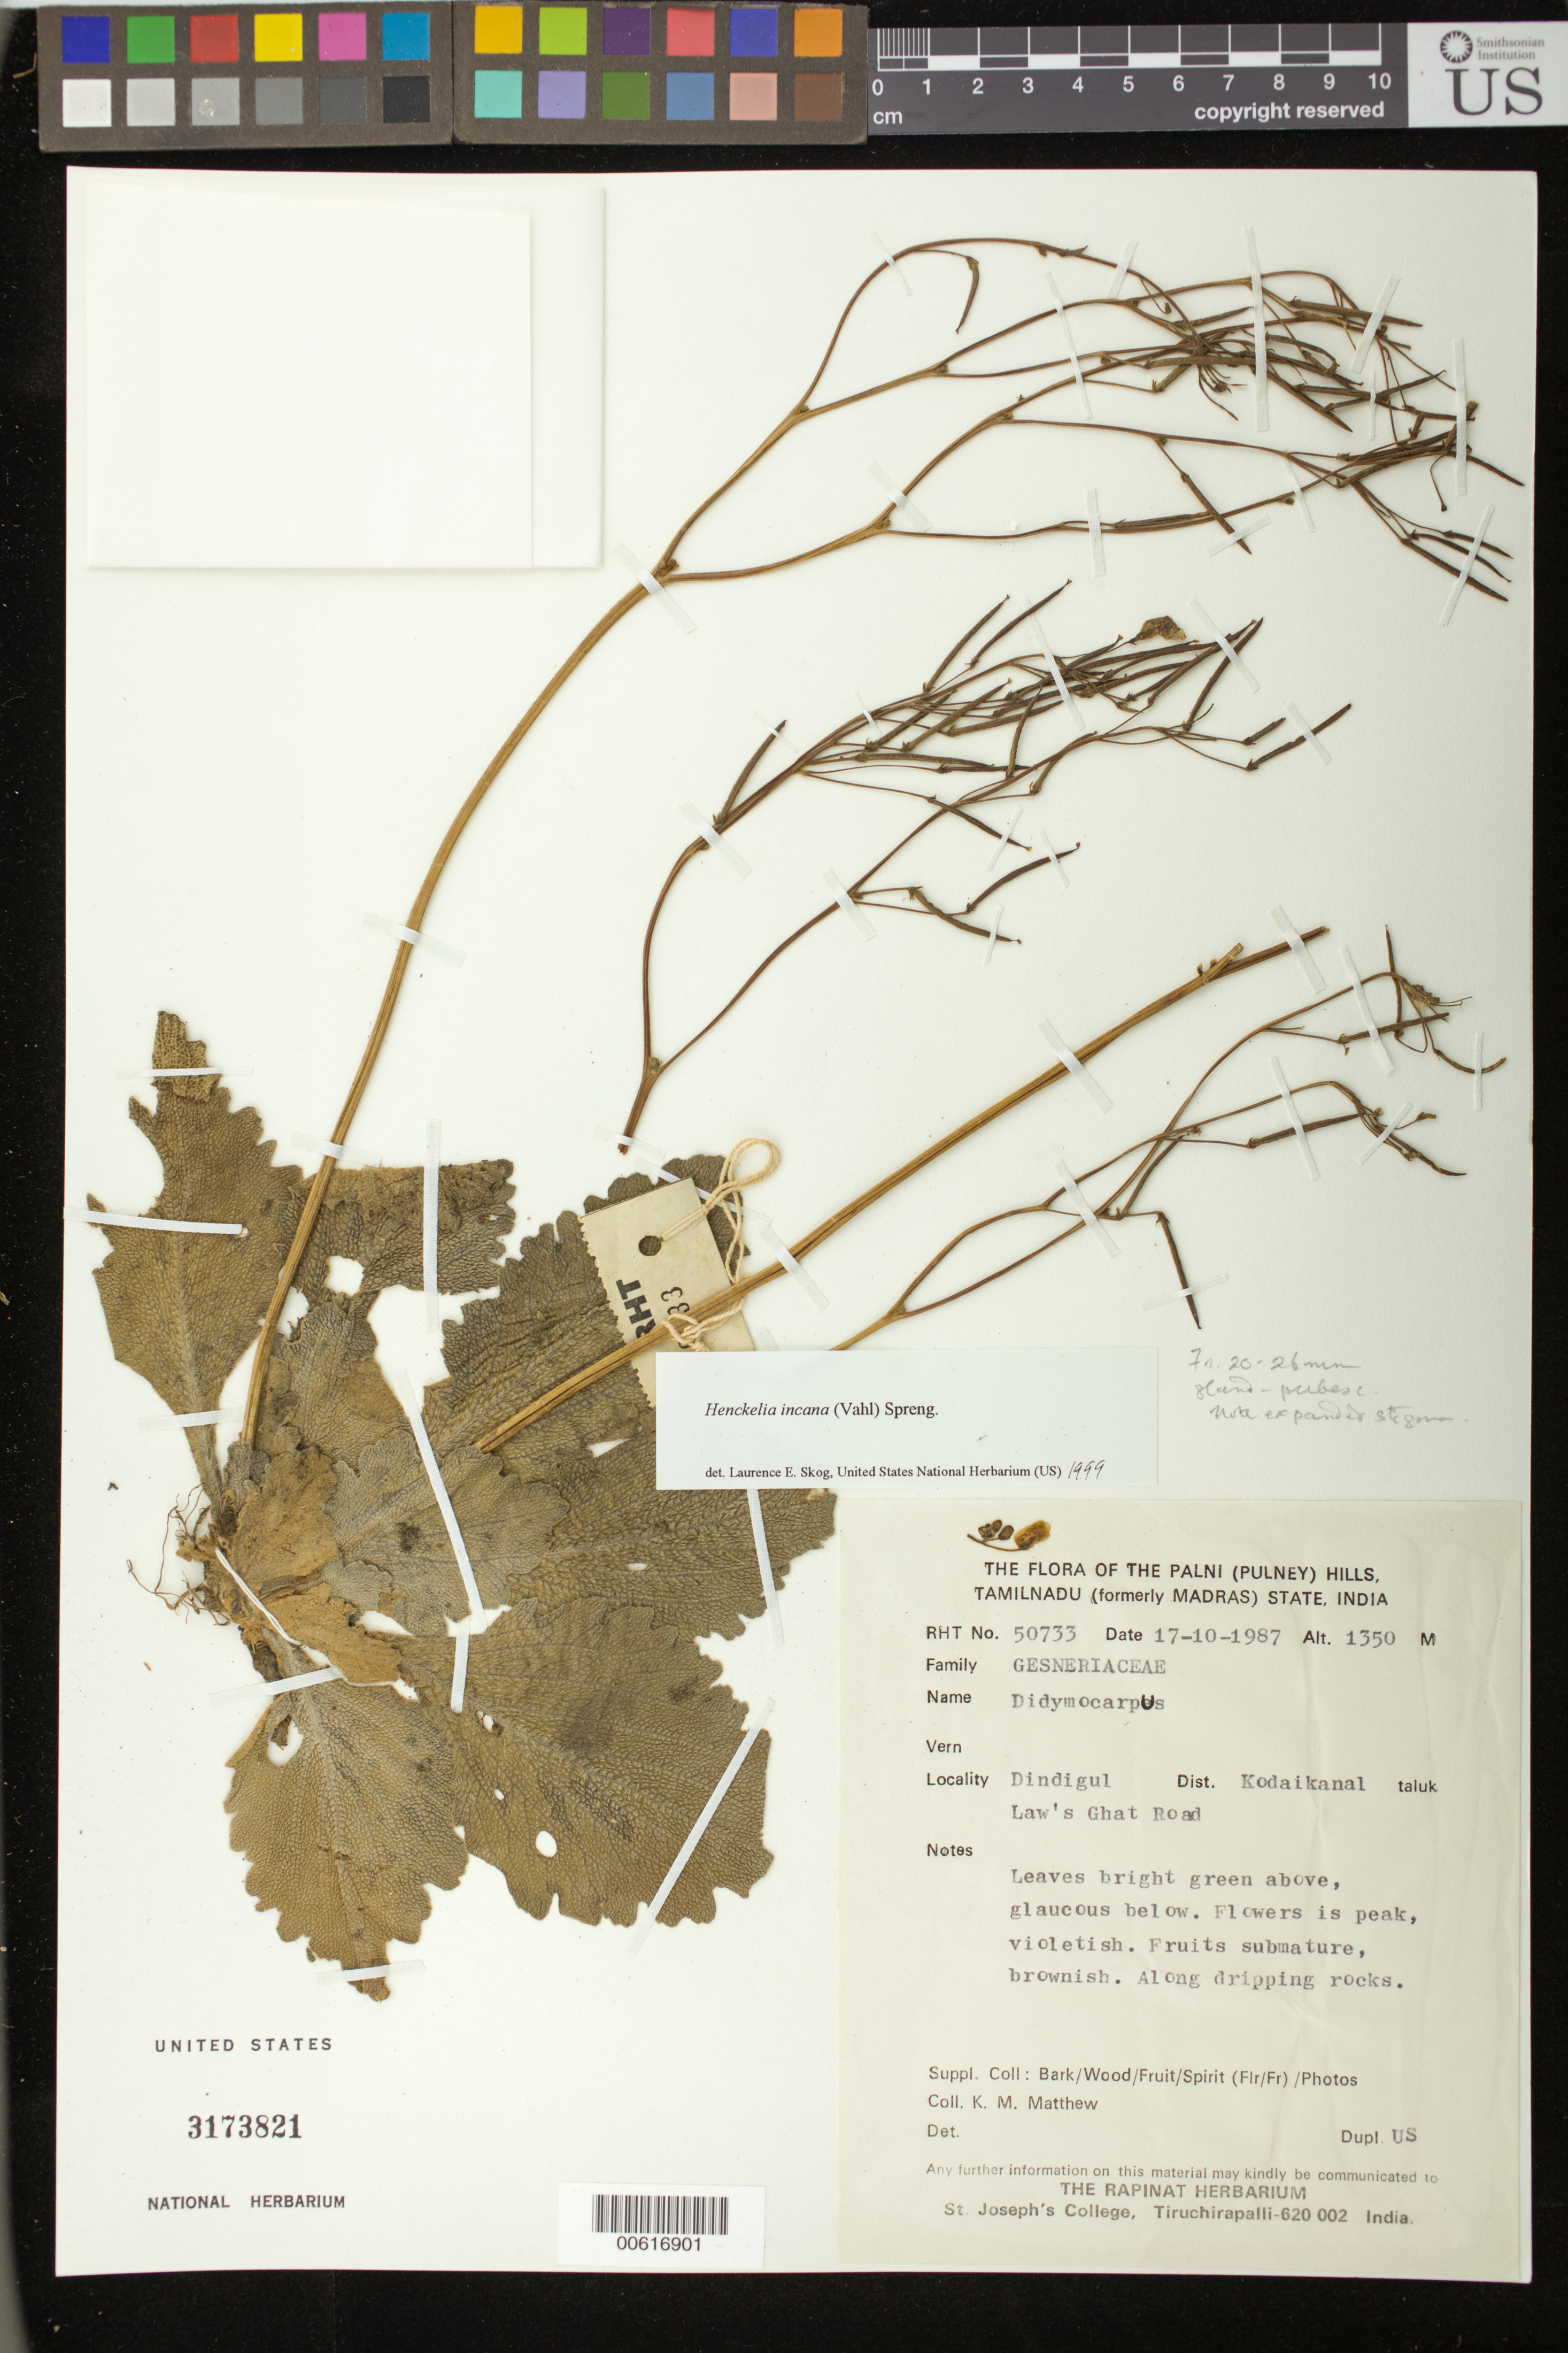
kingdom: Plantae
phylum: Tracheophyta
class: Magnoliopsida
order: Lamiales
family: Gesneriaceae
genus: Henckelia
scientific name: Henckelia incana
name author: (Vahl) Spreng.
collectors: K. M. Matthew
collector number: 50733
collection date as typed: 17 Oct 1987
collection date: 1987-10-17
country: India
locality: Dingul, kodaikanal taluk, law's ghat road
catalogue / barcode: US 3173821